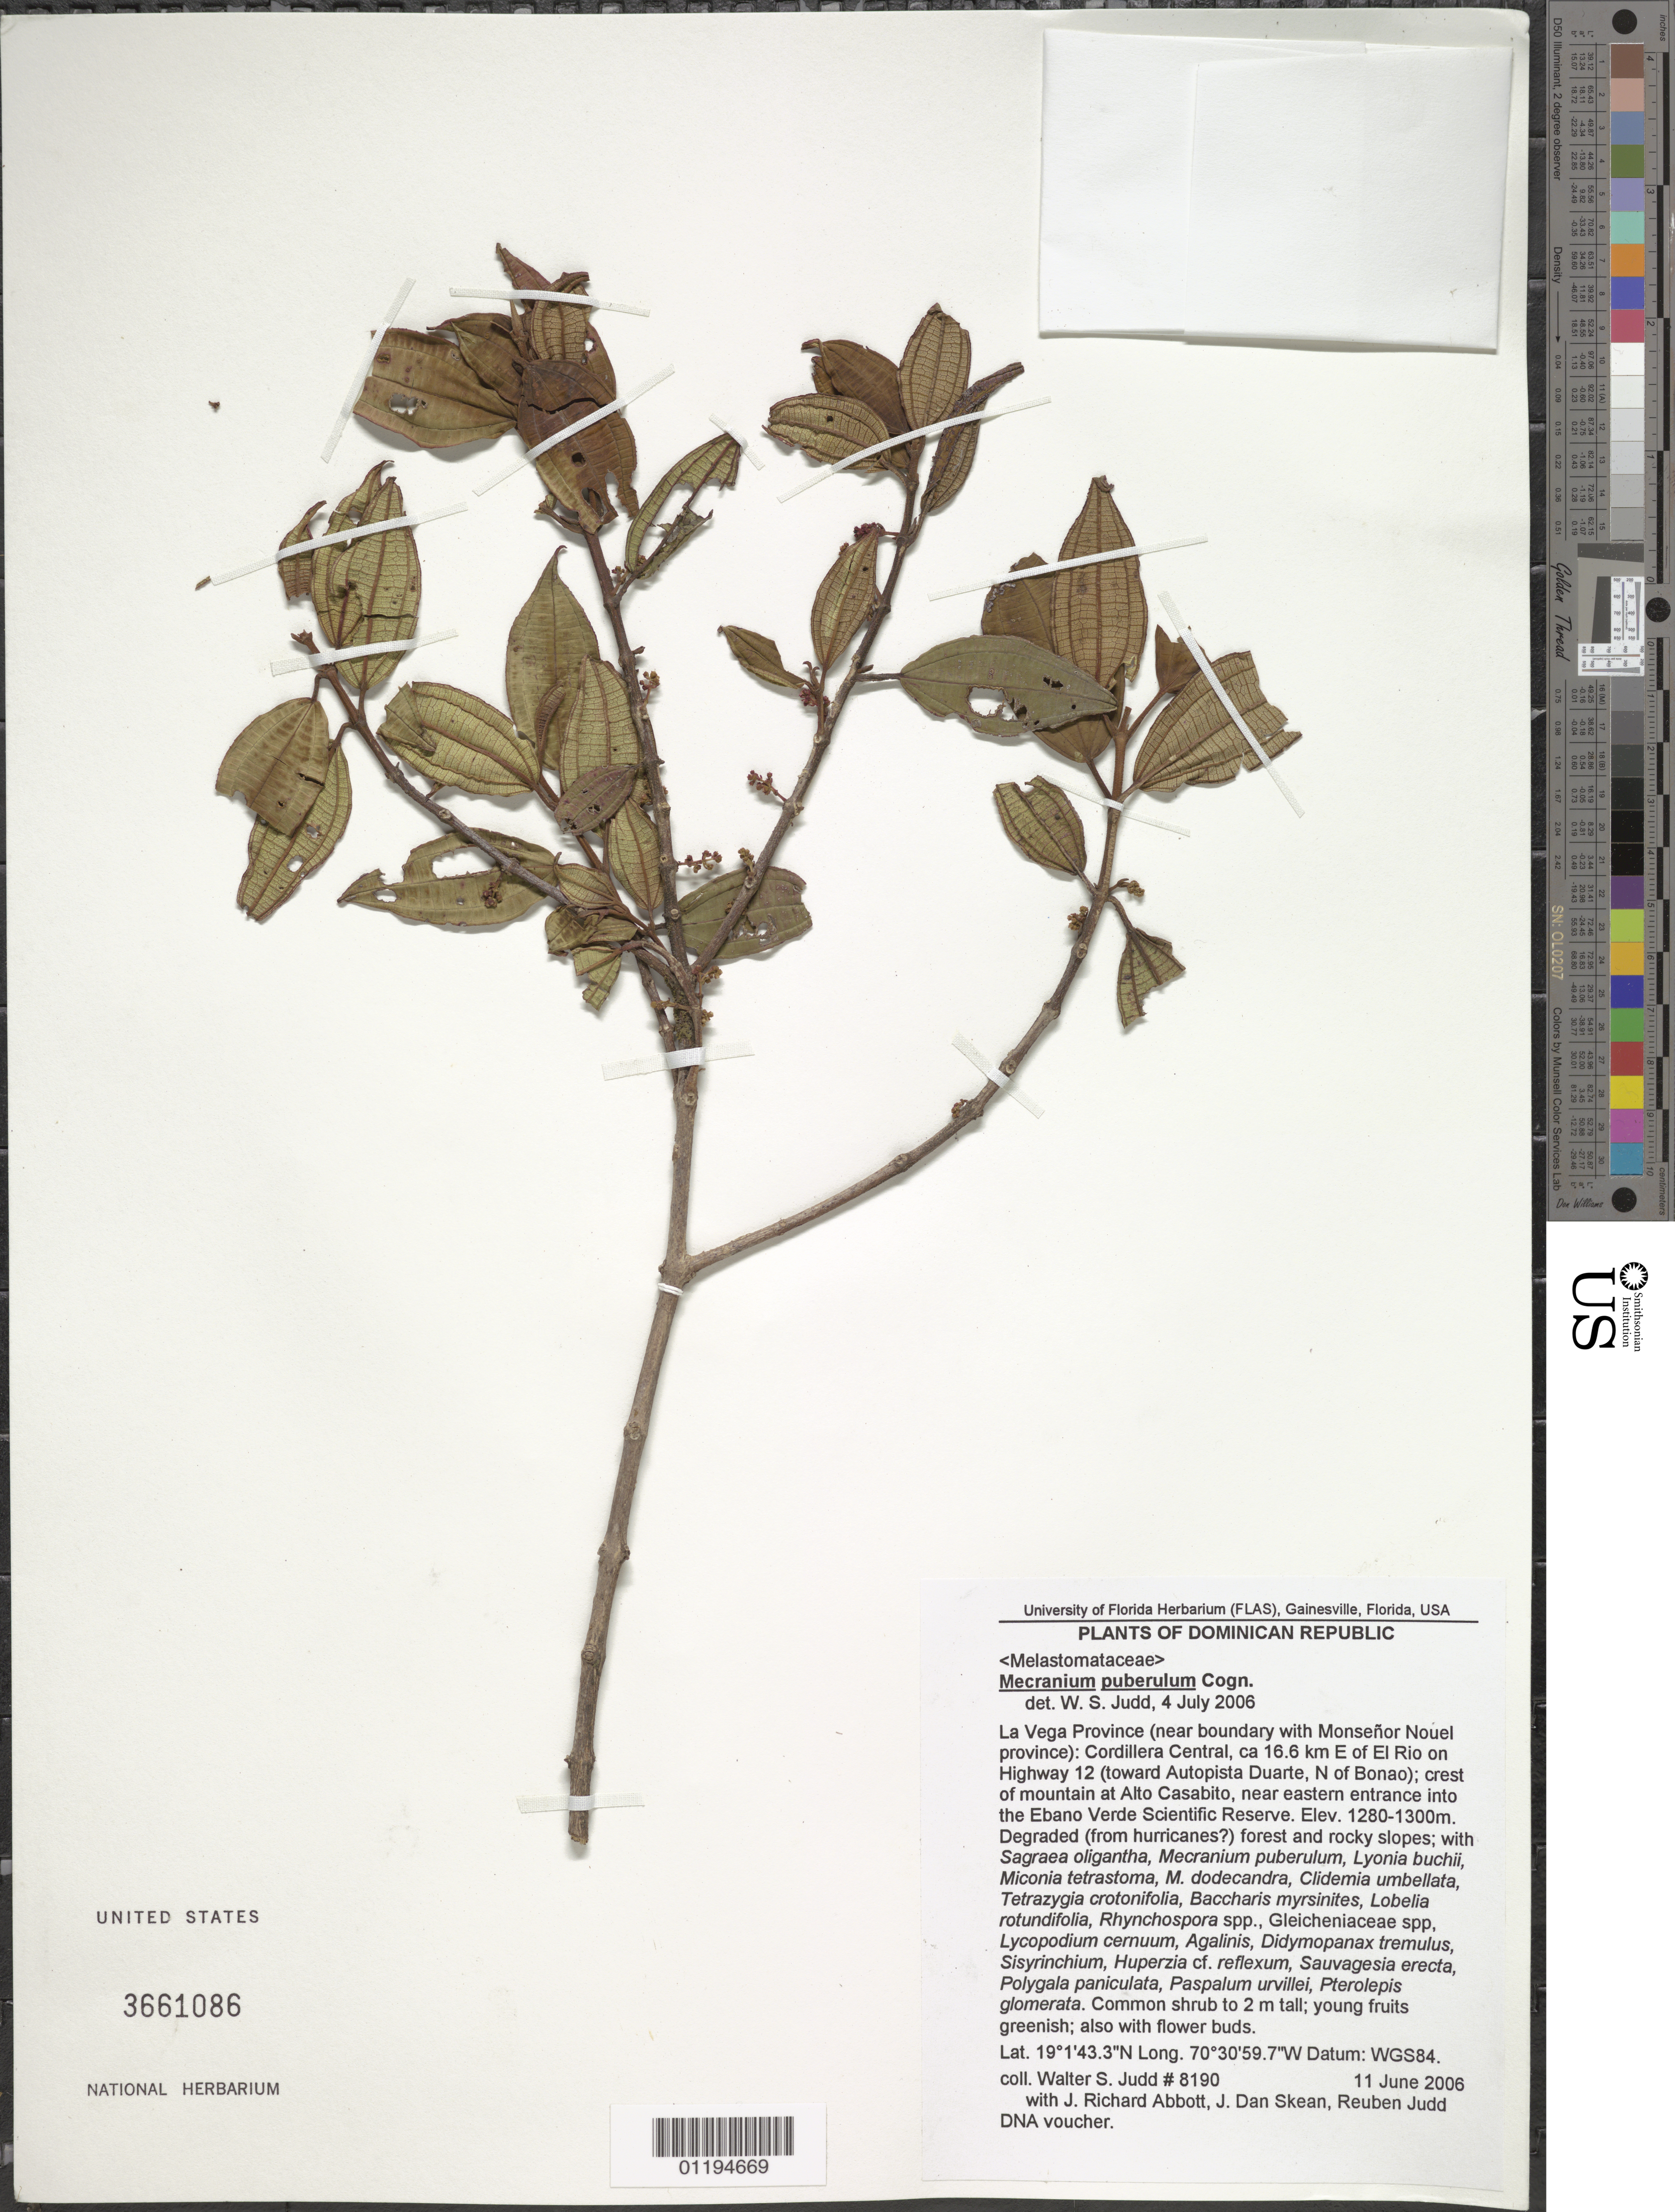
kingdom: Plantae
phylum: Tracheophyta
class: Magnoliopsida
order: Myrtales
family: Melastomataceae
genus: Mecranium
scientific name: Mecranium puberulum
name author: Cogn.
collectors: W. S. Judd, J. R. Abbott, J. Skean & R. Judd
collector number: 8190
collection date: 2006-06-11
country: Dominican Republic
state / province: La Vega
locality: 16.6km E of El Rio on Highway 12 toward Autopista Duarte, N of Bonao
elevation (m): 1280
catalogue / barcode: US 3661086